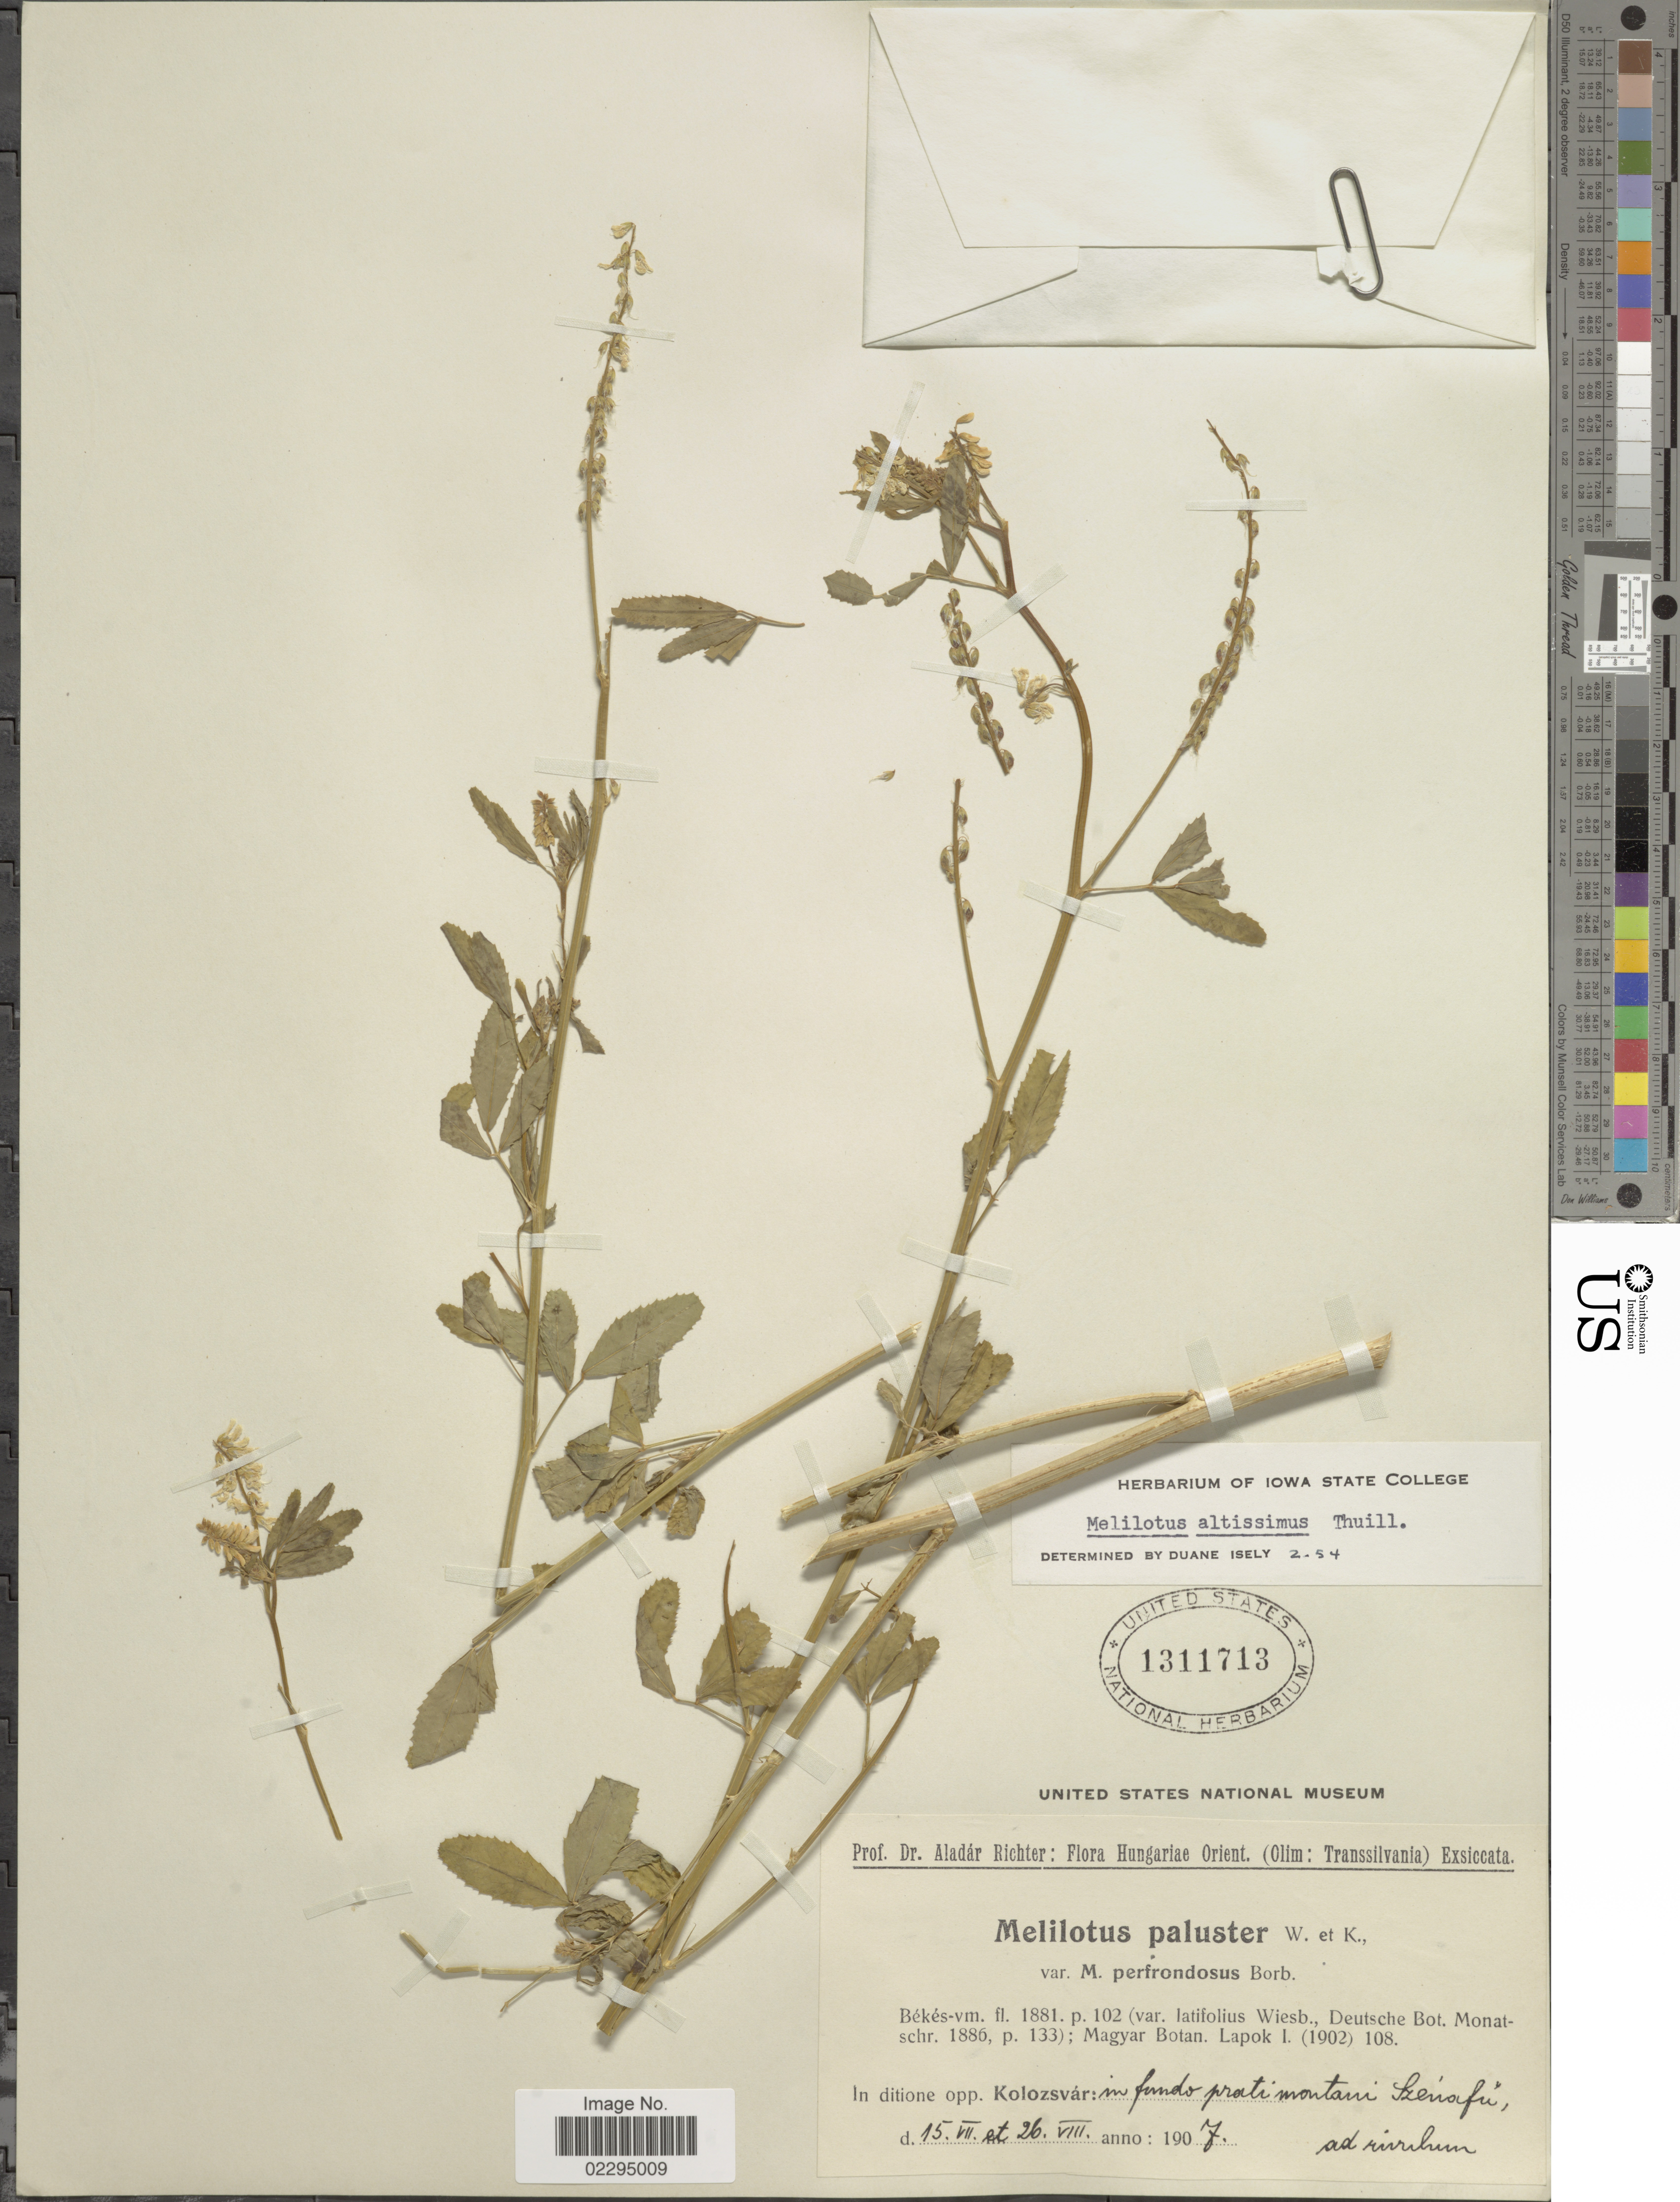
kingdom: Plantae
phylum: Tracheophyta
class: Magnoliopsida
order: Fabales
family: Fabaceae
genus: Melilotus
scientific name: Melilotus altissimus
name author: Thuill.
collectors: A. Richter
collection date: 1907-07-15/1907-08-26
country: Hungary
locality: In ditione opp Kolozsvár: in fundo prati montani Szenafi, ad rivulum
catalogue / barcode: US 1311713